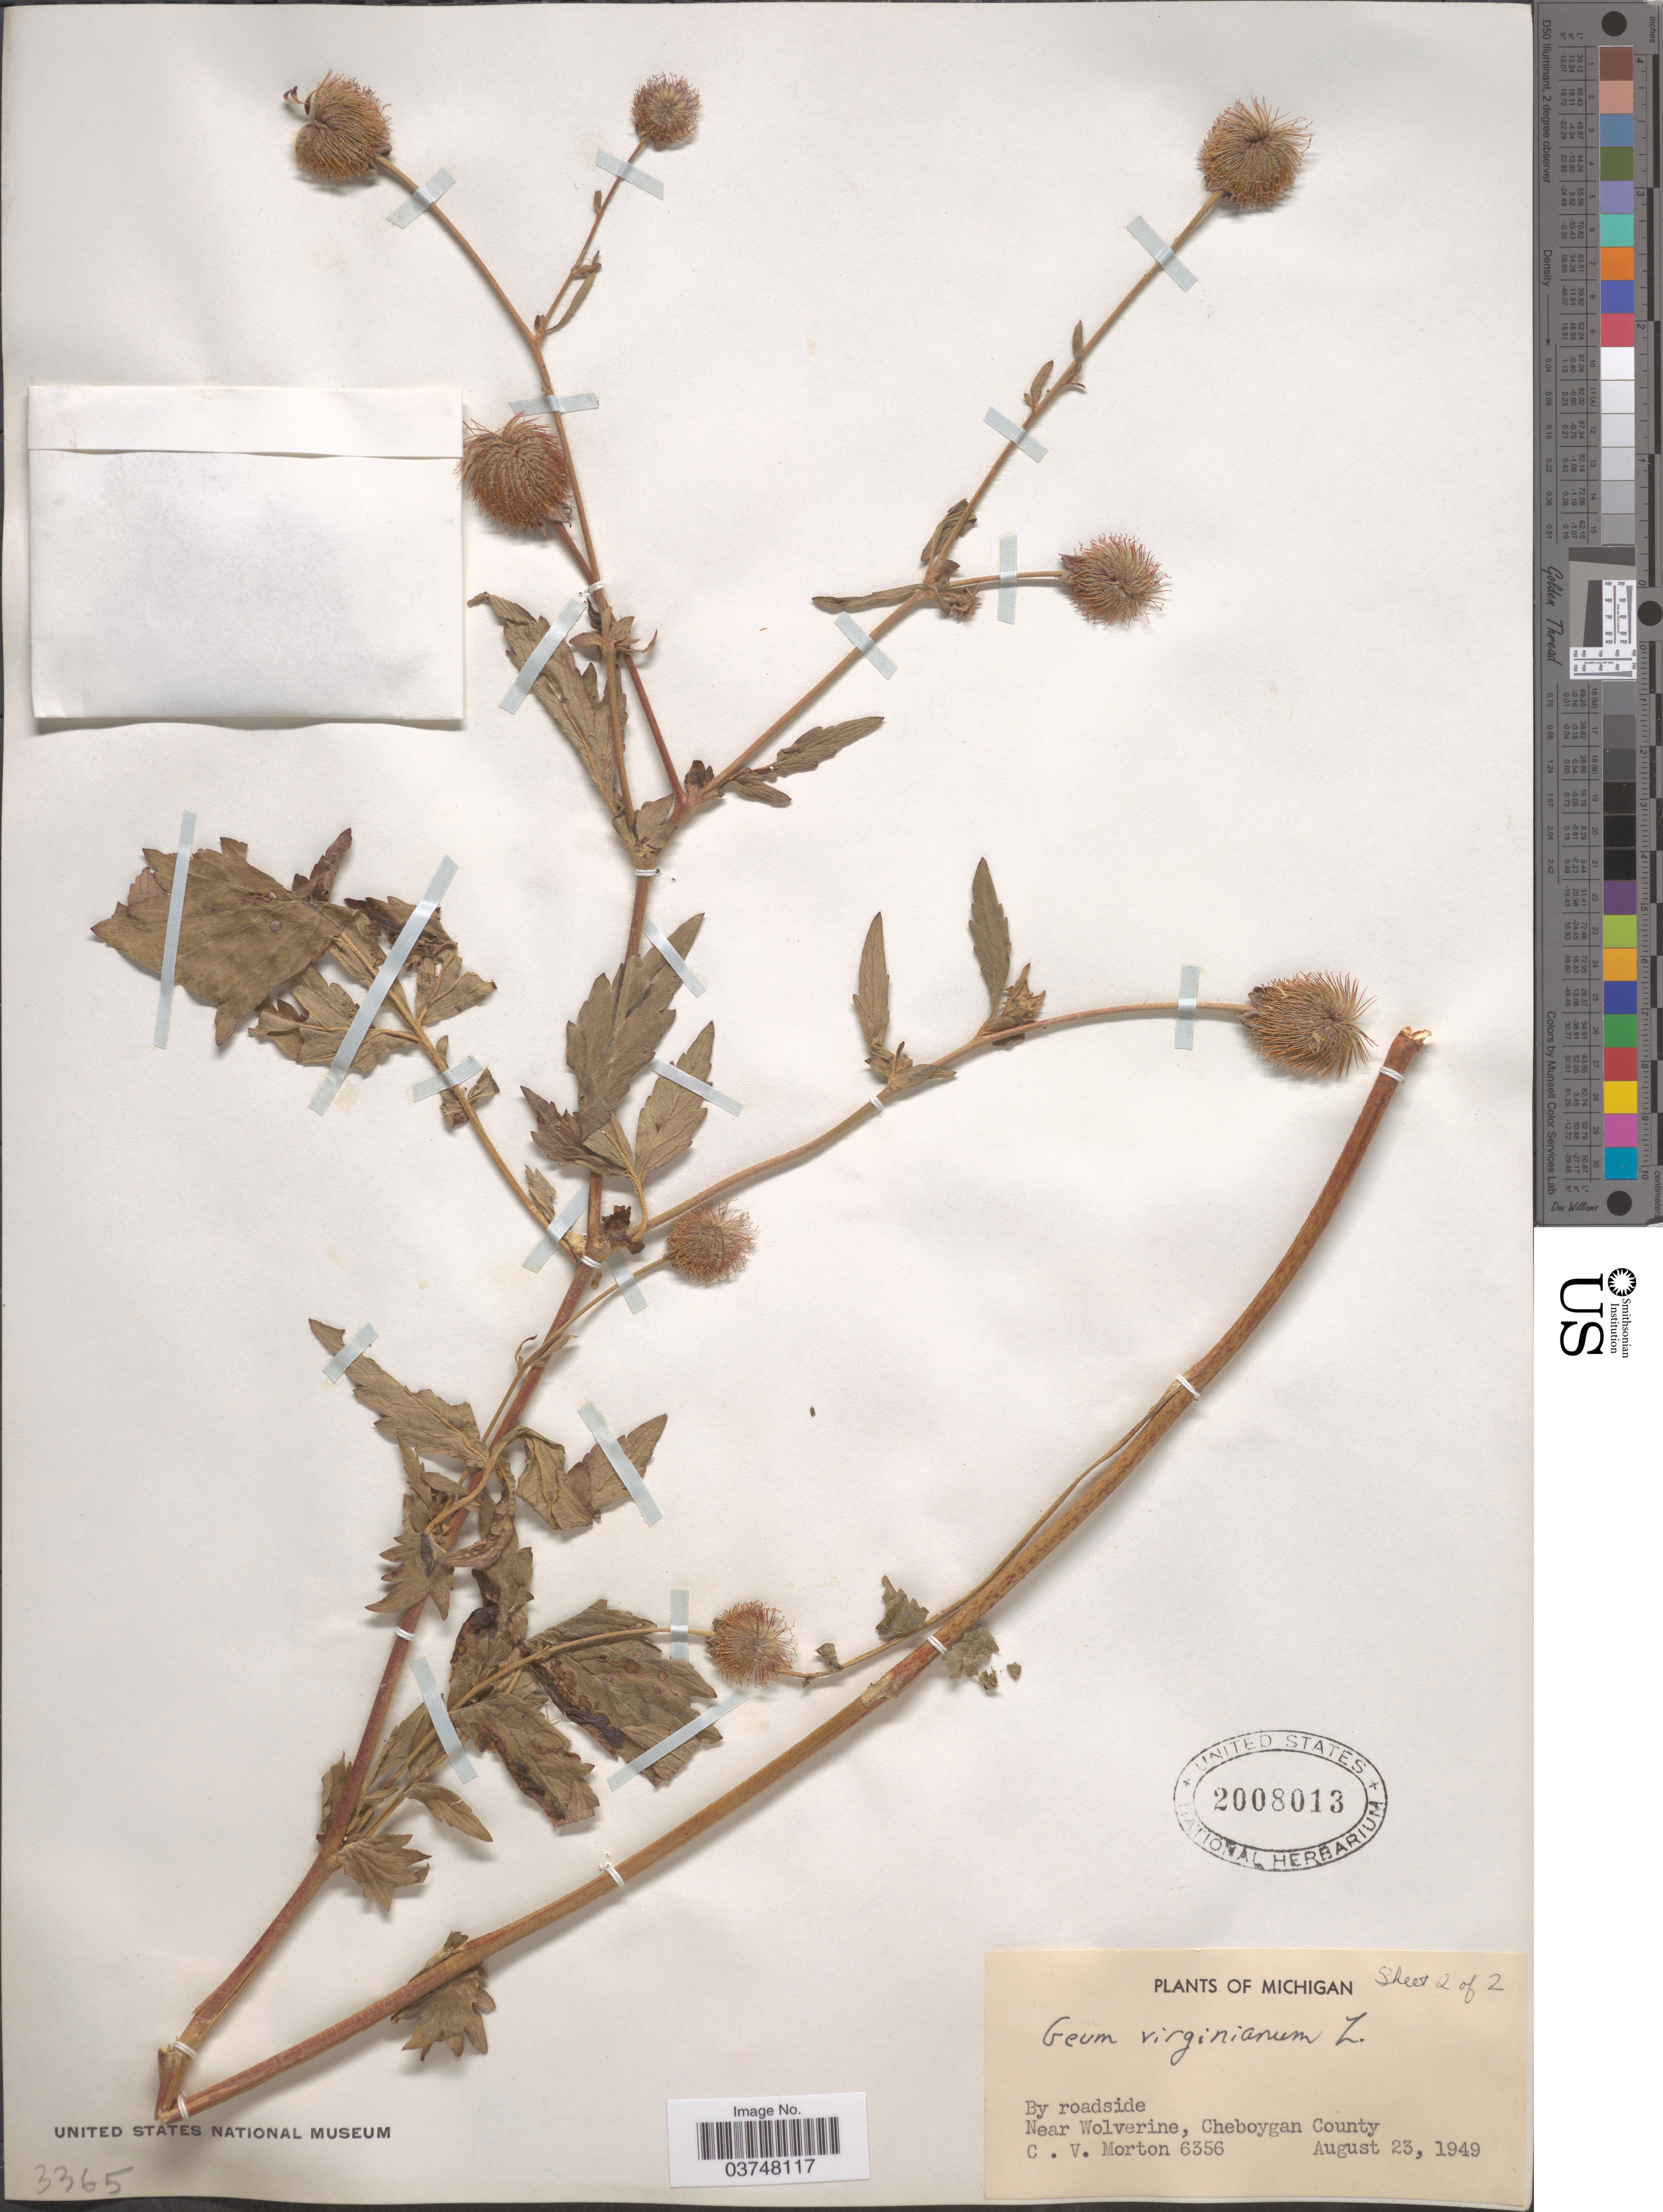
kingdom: Plantae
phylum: Tracheophyta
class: Magnoliopsida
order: Rosales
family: Rosaceae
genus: Geum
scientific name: Geum virginianum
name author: L.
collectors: C. V. Morton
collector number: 6356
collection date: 1949-08-23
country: United States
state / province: Michigan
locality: By roadside. Near Wolverine, Cheboygan County.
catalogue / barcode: US 2008013